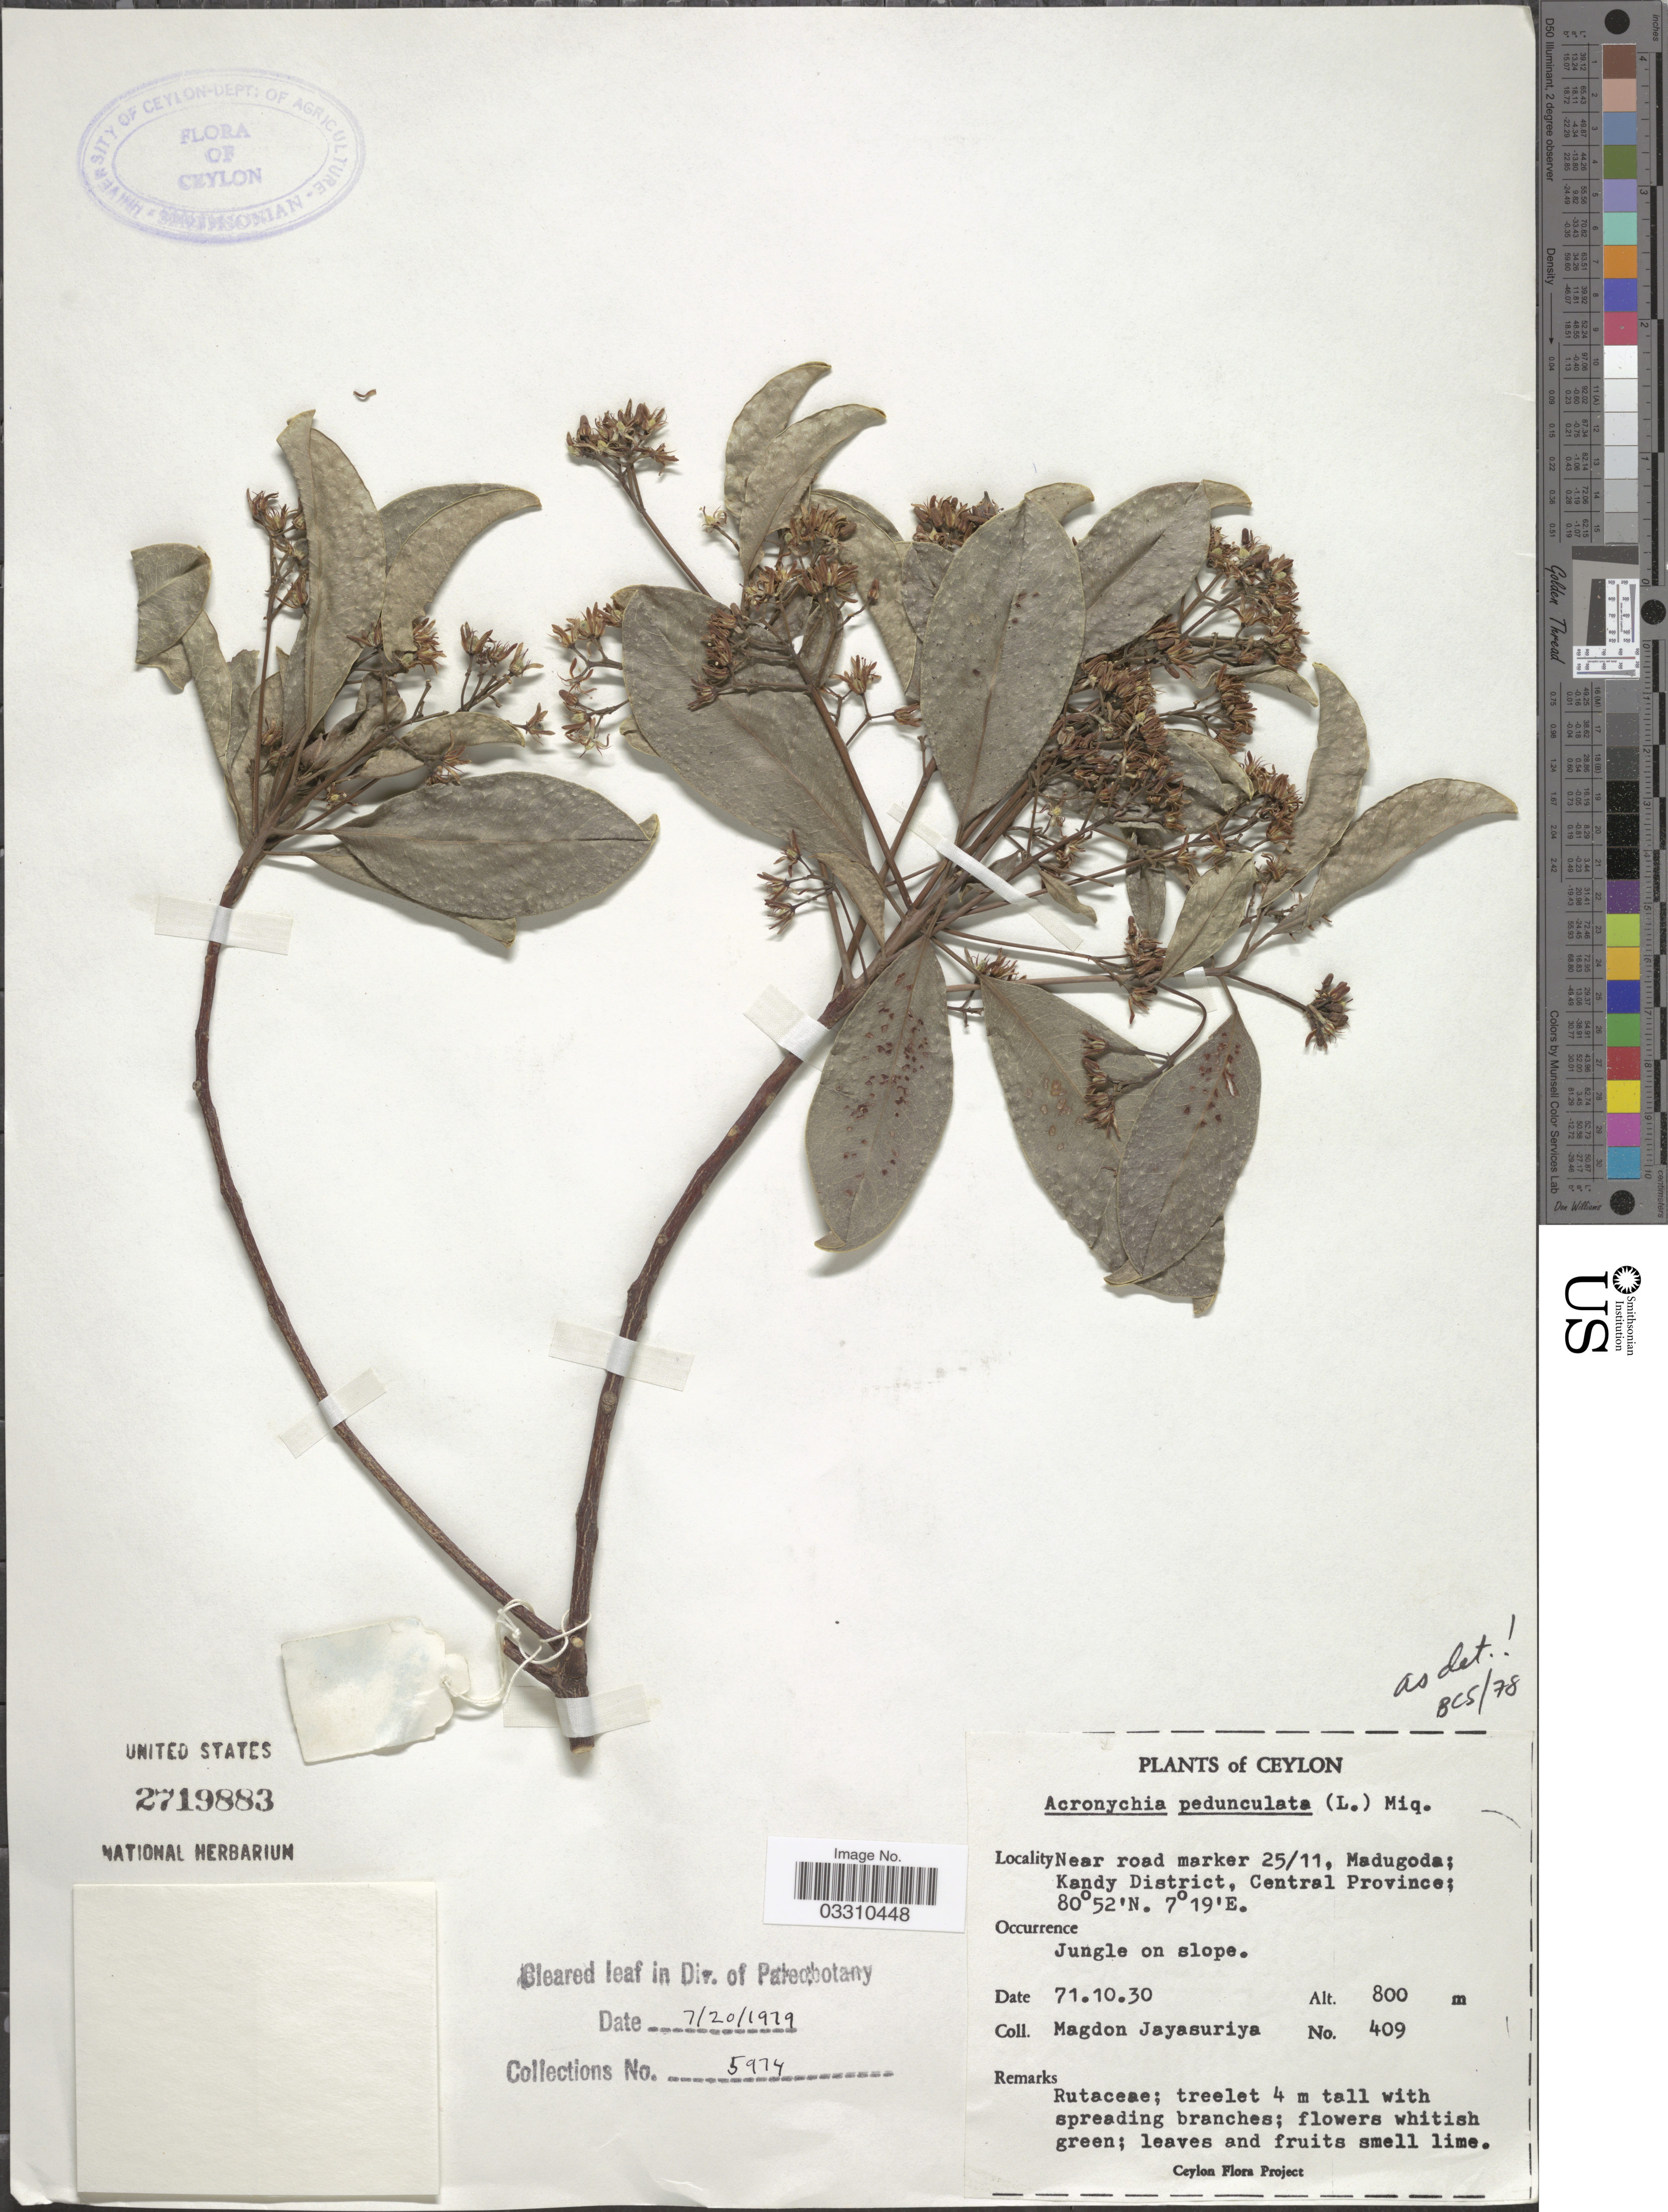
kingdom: Plantae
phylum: Tracheophyta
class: Magnoliopsida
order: Sapindales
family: Rutaceae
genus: Acronychia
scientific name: Acronychia pedunculata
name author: (L.) Miq.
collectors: A. H. Jayasuriya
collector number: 409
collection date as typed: Transcribed d/m/y: 30/10/71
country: Sri Lanka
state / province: Central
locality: Ceylon, Near road marker 25/11, Madugoda; Kandy District.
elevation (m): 800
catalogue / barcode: US 2719883